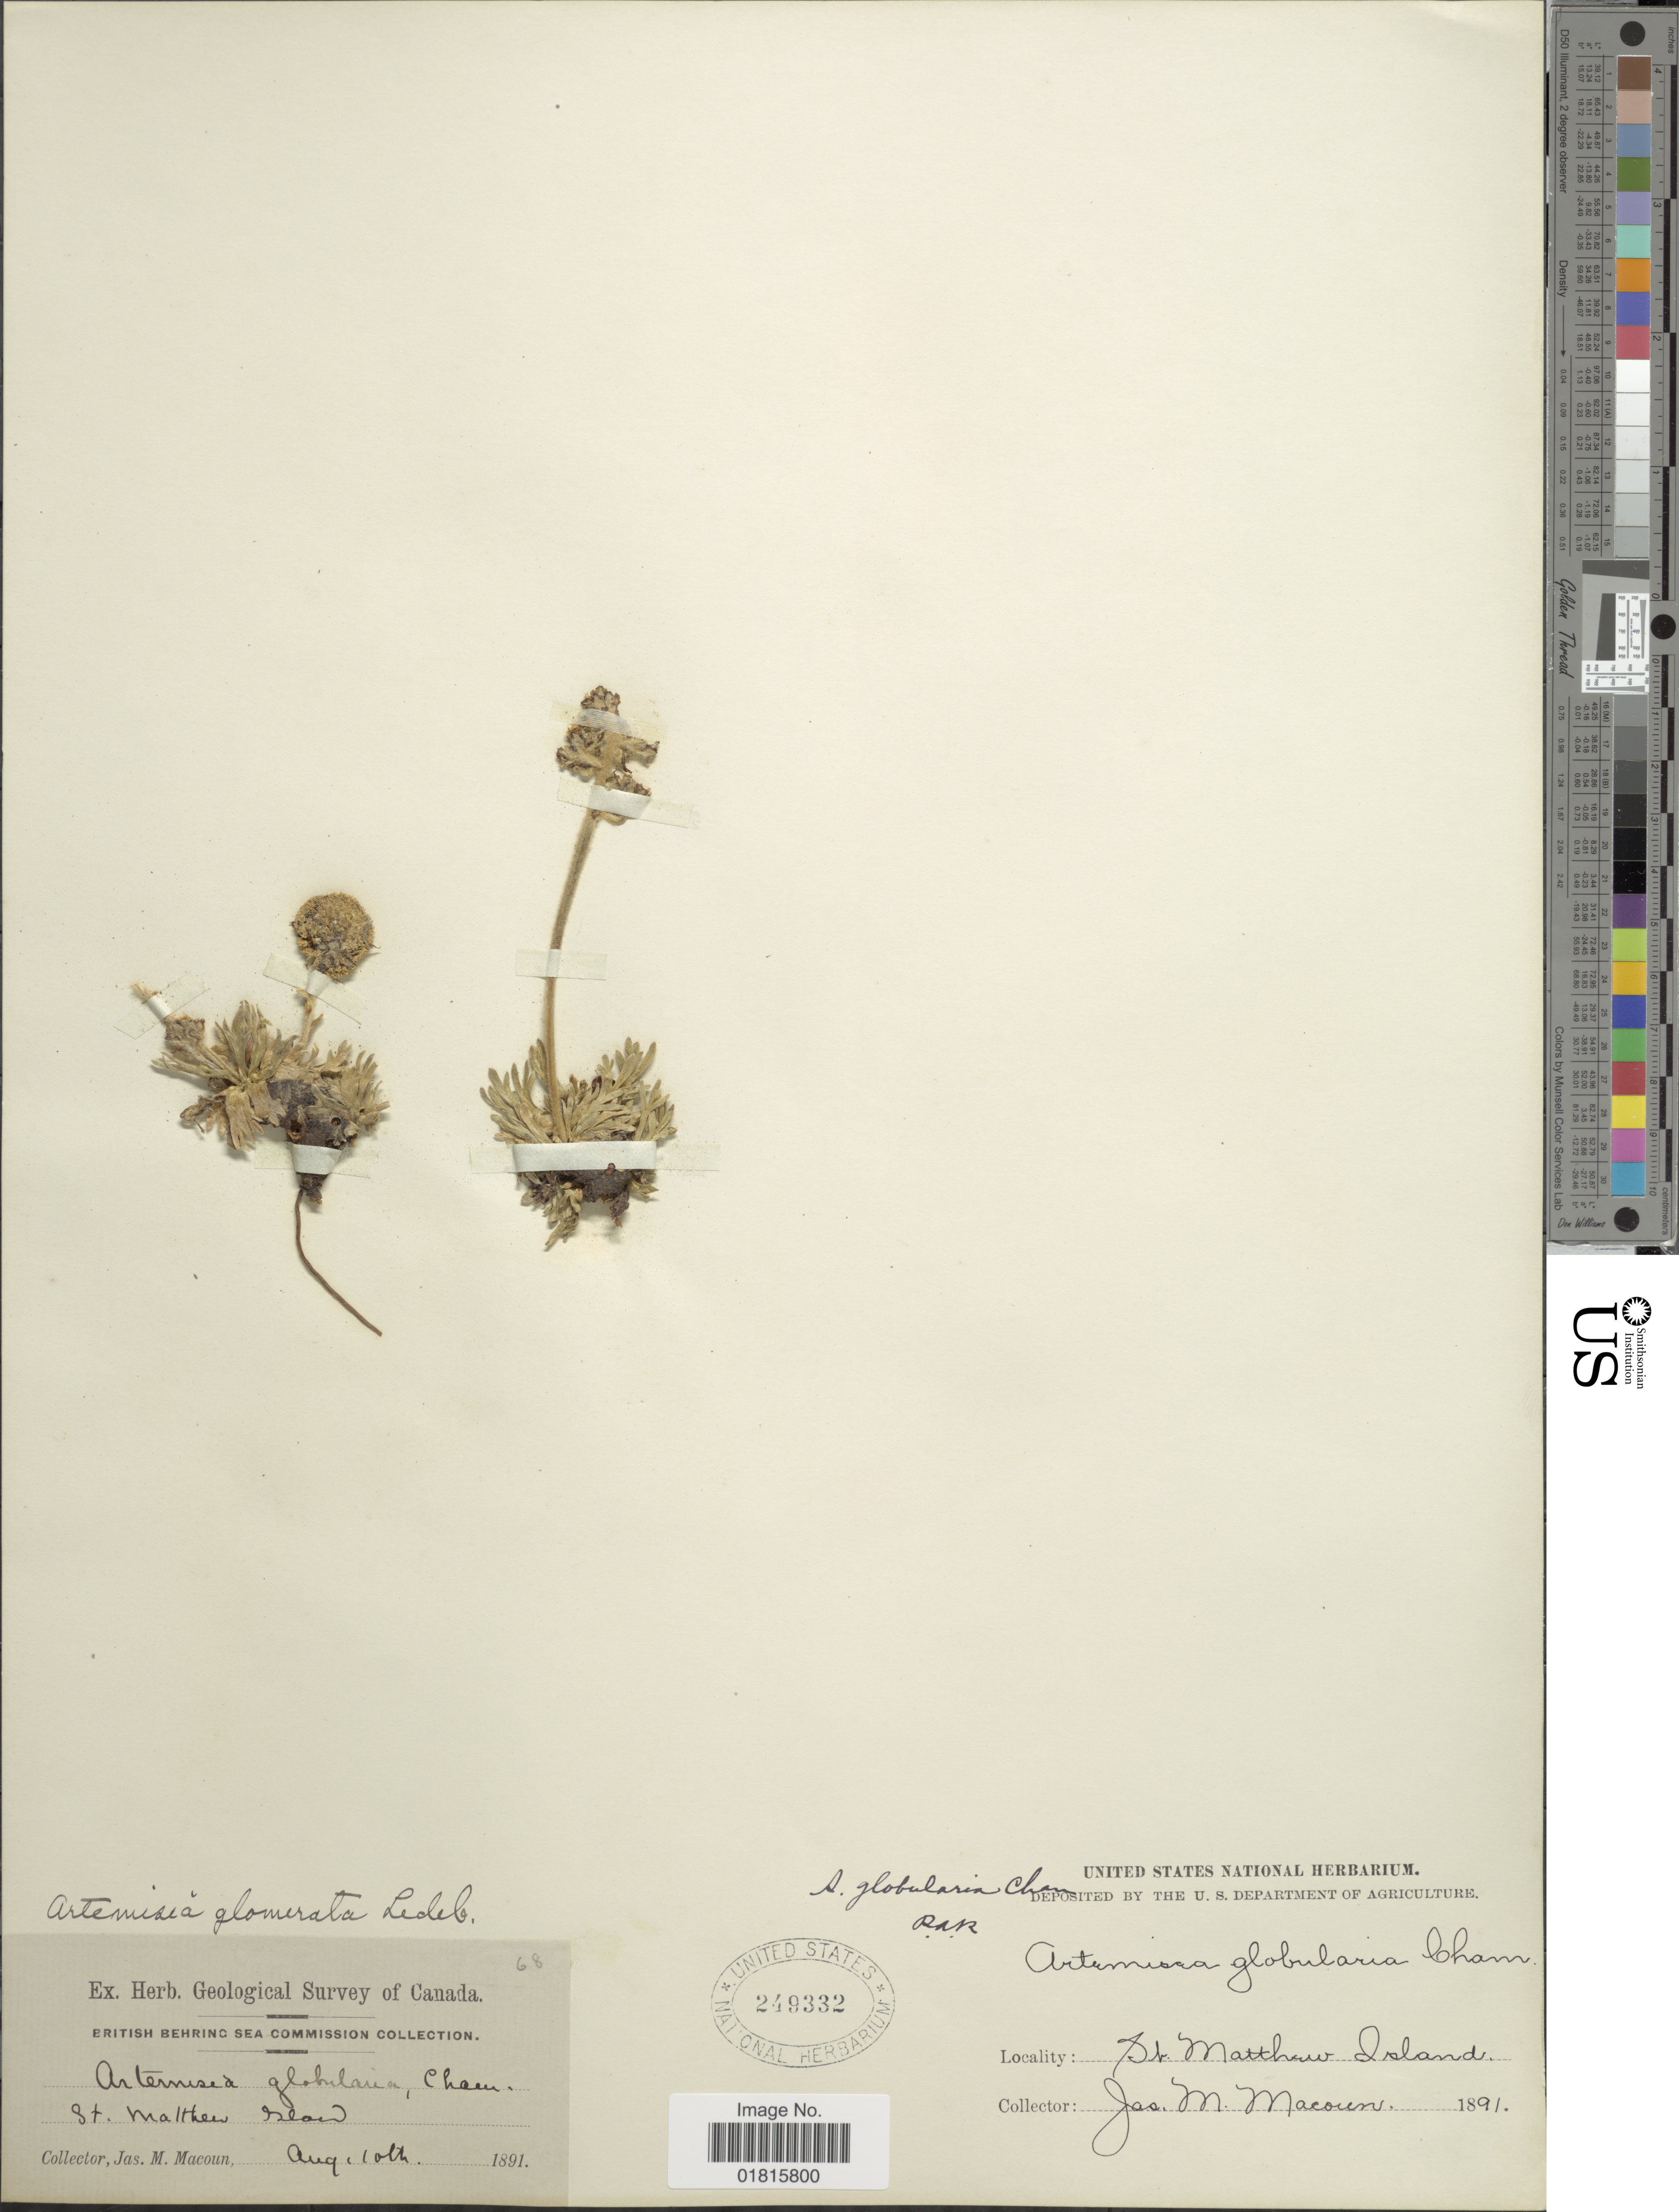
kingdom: Plantae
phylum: Tracheophyta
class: Magnoliopsida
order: Asterales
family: Asteraceae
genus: Artemisia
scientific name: Artemisia globularia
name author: Cham. ex Besser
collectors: J. M. Macoun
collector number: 68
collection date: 1891-08-10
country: United States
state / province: Alaska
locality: St. Matthew Island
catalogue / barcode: US 249332